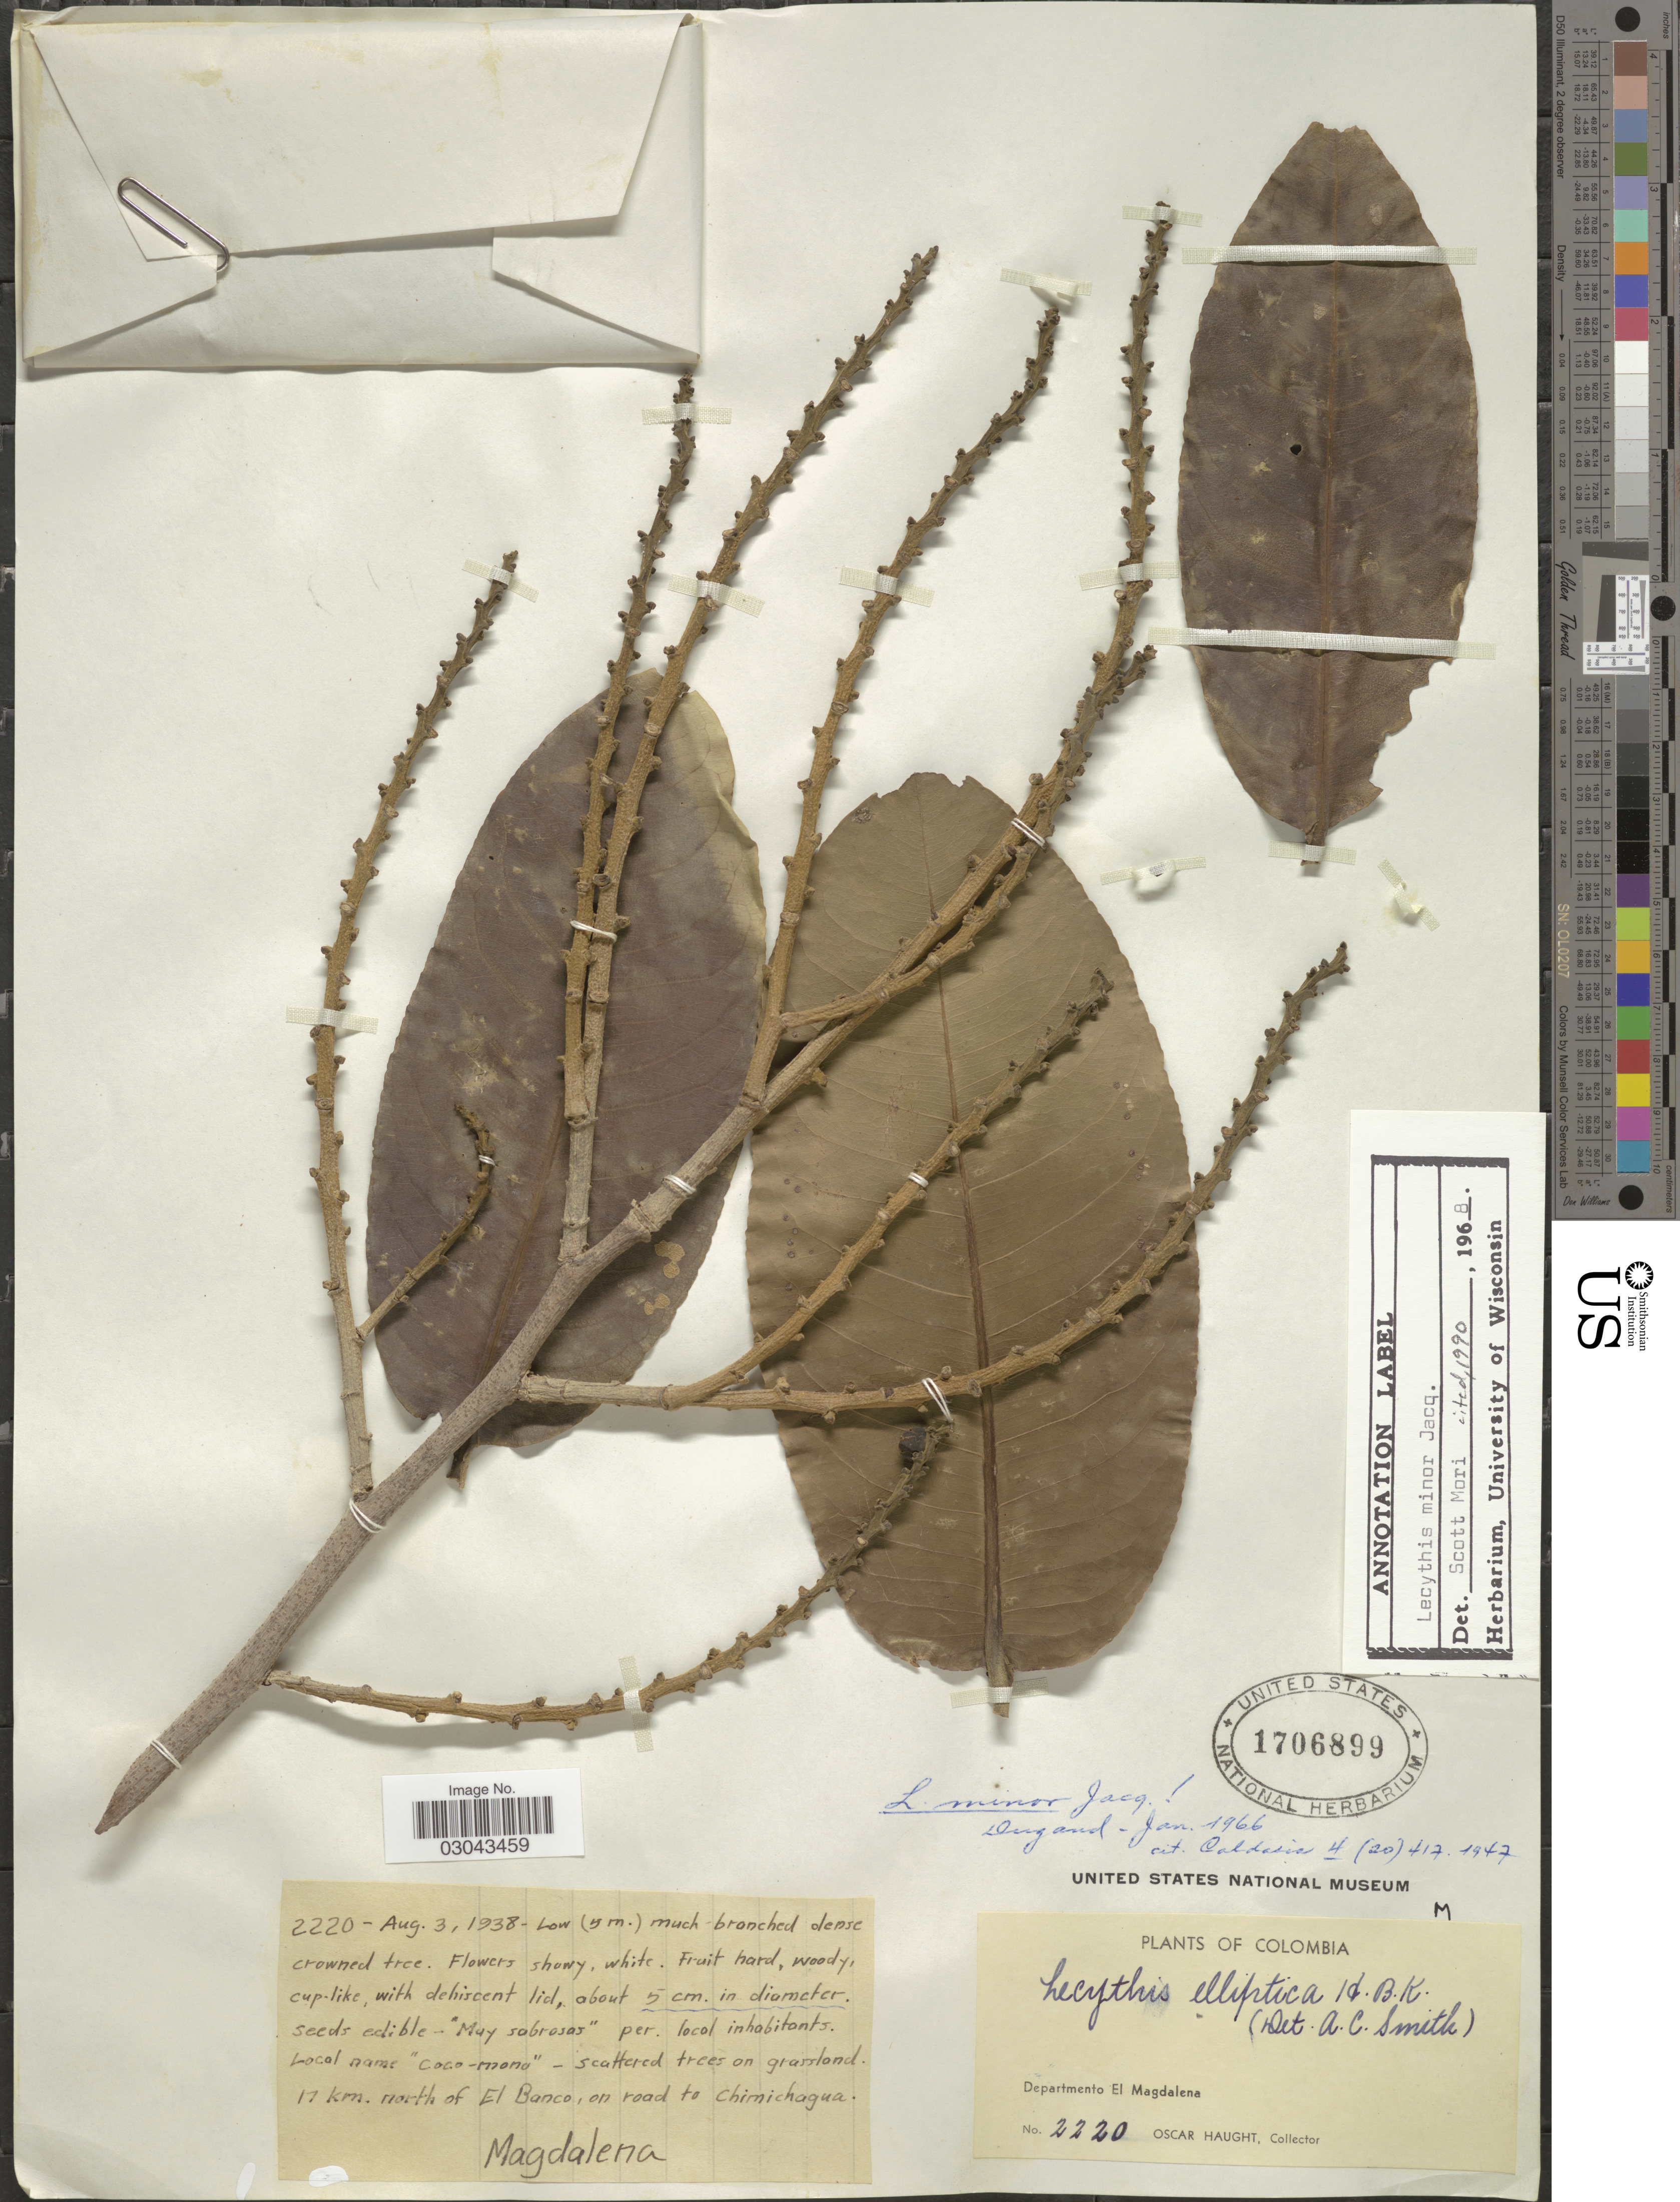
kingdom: Plantae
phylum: Tracheophyta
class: Magnoliopsida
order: Ericales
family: Lecythidaceae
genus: Lecythis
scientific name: Lecythis minor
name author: Jacq.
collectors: O. Haught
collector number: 2220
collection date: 1938-08-03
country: Colombia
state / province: Magdalena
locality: Departamento El Magdalena, 17 km. north of El Banco, on road to Chimichagua.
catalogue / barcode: US 1706899